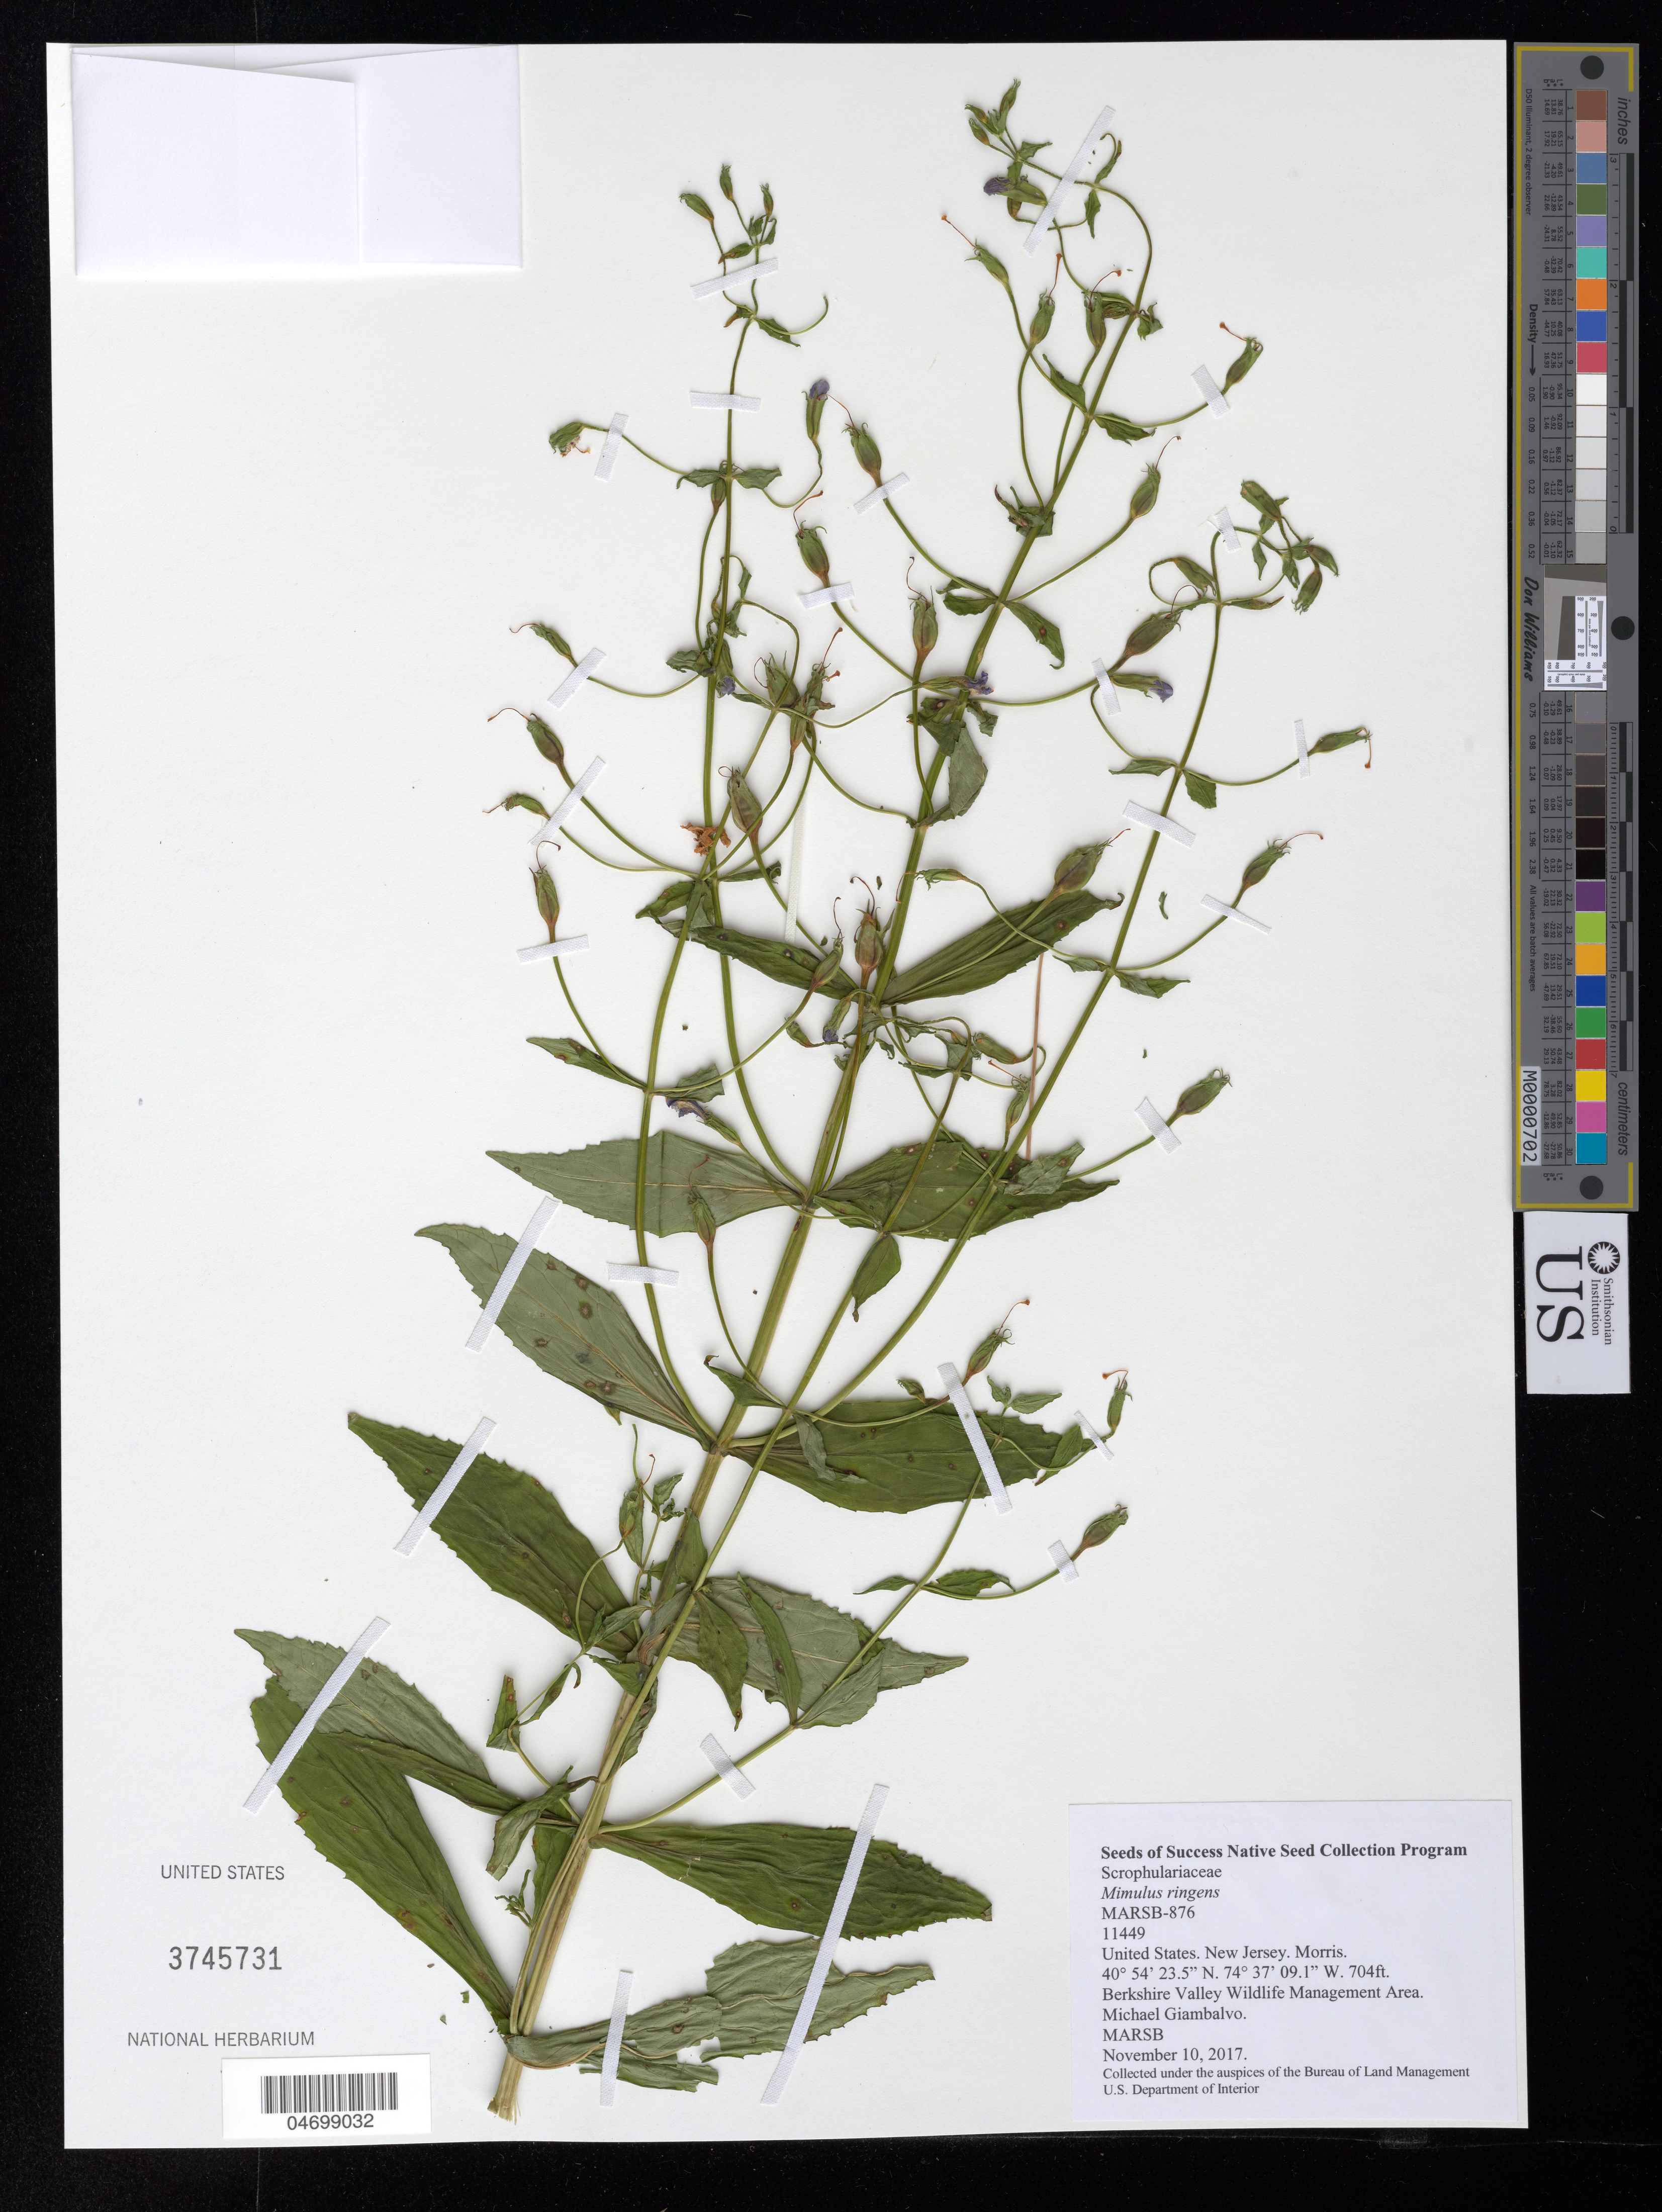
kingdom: Plantae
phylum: Tracheophyta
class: Magnoliopsida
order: Lamiales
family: Phrymaceae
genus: Mimulus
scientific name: Mimulus ringens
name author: L.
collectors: M. Giambalvo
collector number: MARSB-876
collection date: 2017-11-10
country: United States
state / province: New Jersey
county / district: Morris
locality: Berkshire Valley Wildlife Management Area, Gordon Road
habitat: Freshwater Meadow / Swamp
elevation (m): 215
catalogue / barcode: US 3745731